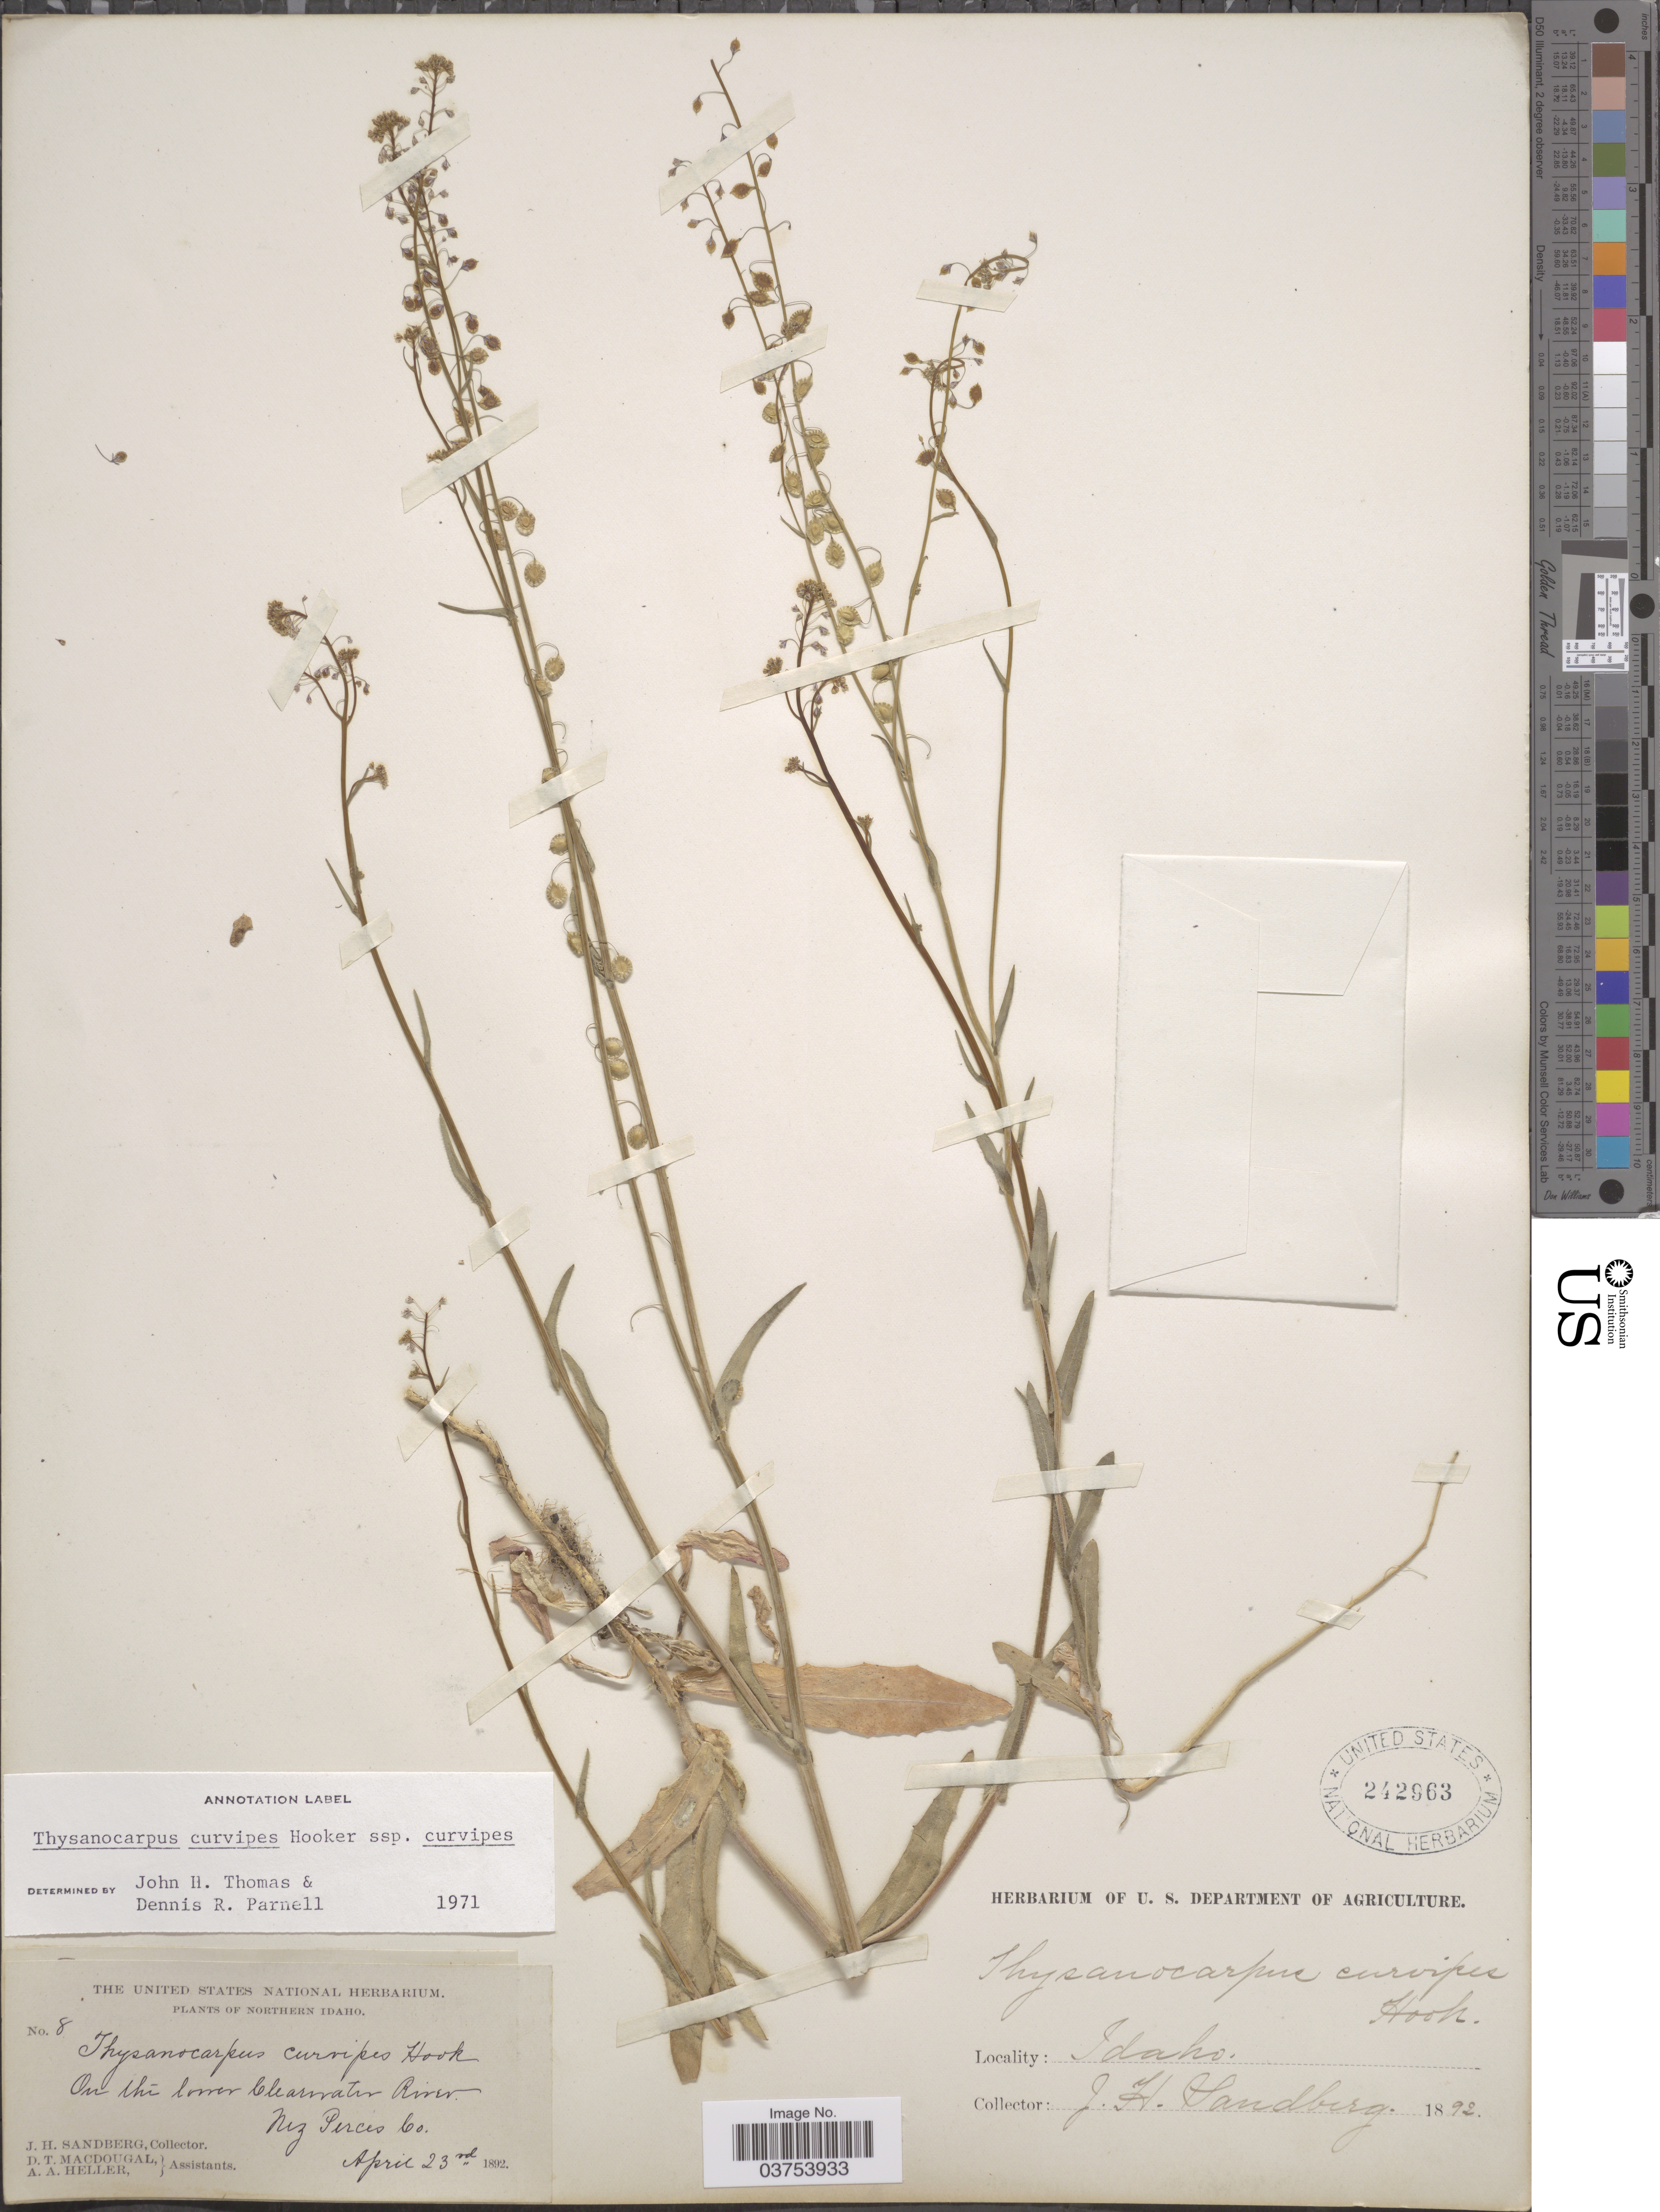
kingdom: Plantae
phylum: Tracheophyta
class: Magnoliopsida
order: Brassicales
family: Brassicaceae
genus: Thysanocarpus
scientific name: Thysanocarpus curvipes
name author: Hook.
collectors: J. H. Sandberg, D. T. MacDougal & A. A. Heller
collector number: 8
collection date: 1892-04-23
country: United States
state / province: Idaho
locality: Northern Idaho. On the lower Clearwater River. Nez Perces Co.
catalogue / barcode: US 242963